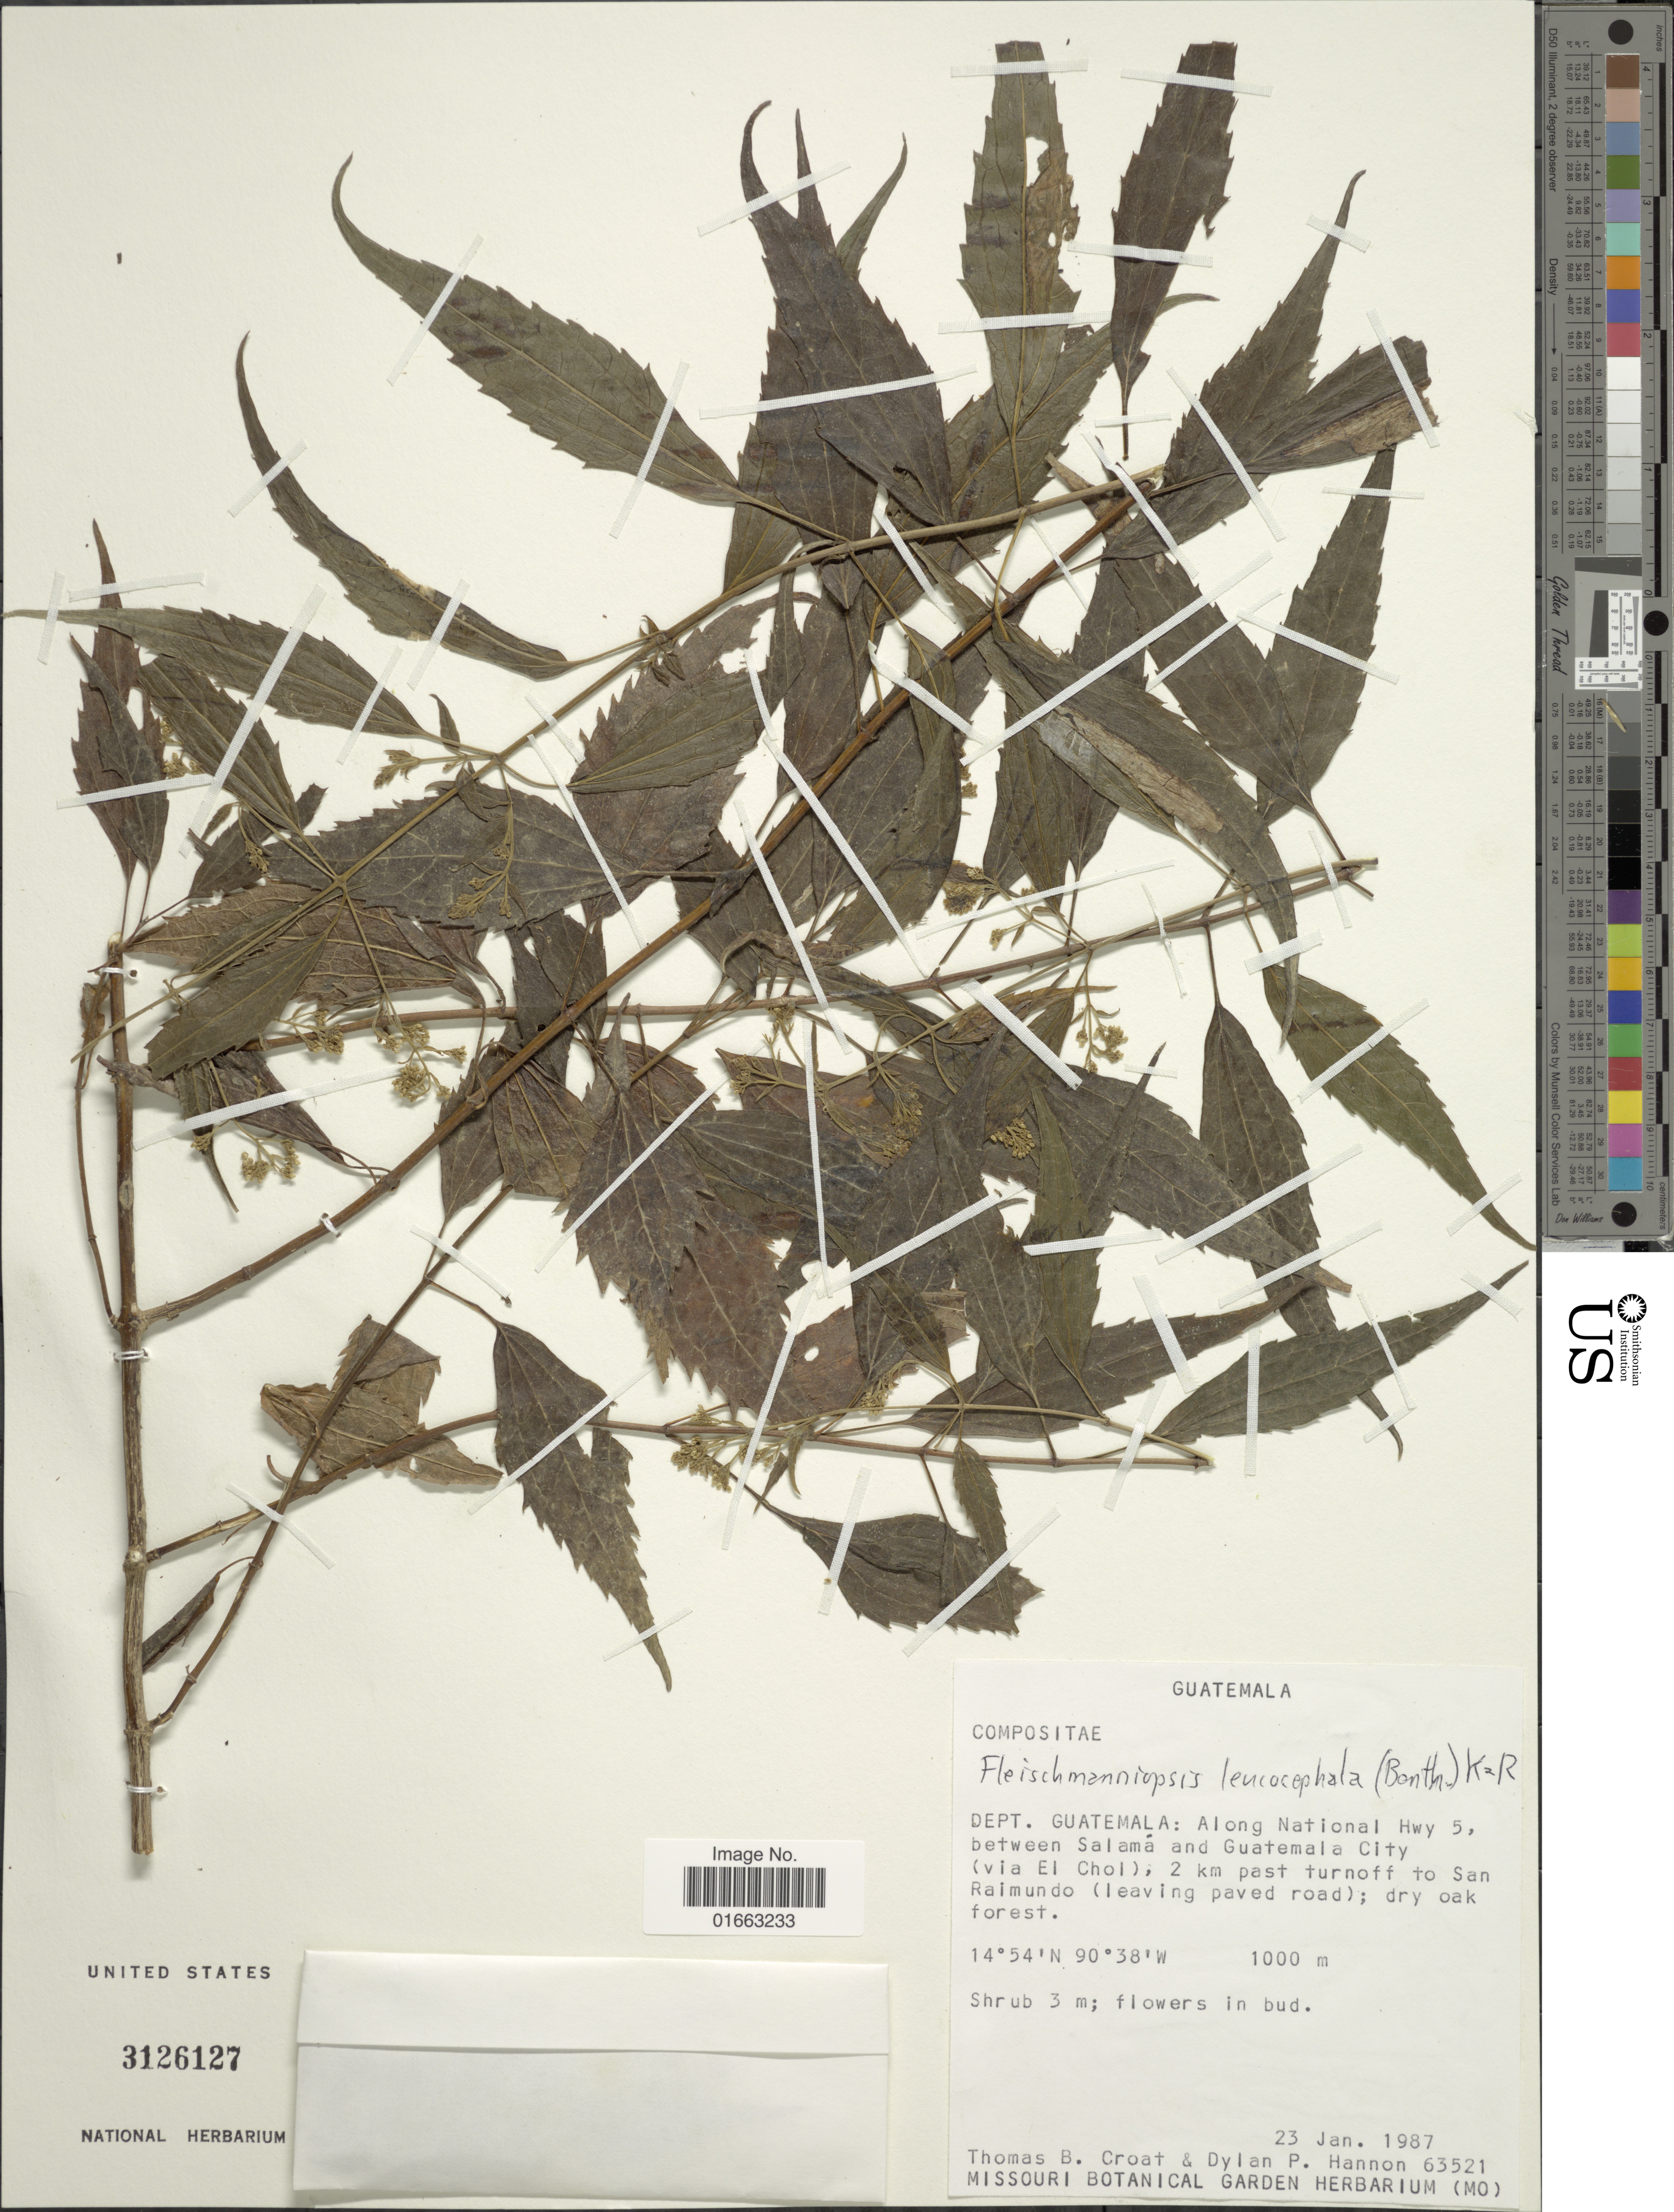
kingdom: Plantae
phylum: Tracheophyta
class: Magnoliopsida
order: Asterales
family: Asteraceae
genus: Fleischmanniopsis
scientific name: Fleischmanniopsis leucocephala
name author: (Benth.) R.M. King & H. Rob.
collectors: T. B. Croat & D. Hannon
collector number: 63521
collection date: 1987-01-23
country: Guatemala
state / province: Guatemala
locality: Along National Hwy 5, between Salamá and Guatemala City (via El Chol); 2 km past turnoff to San Raimundo (leaving paved road); dry oak forest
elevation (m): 1000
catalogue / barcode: US 3126127